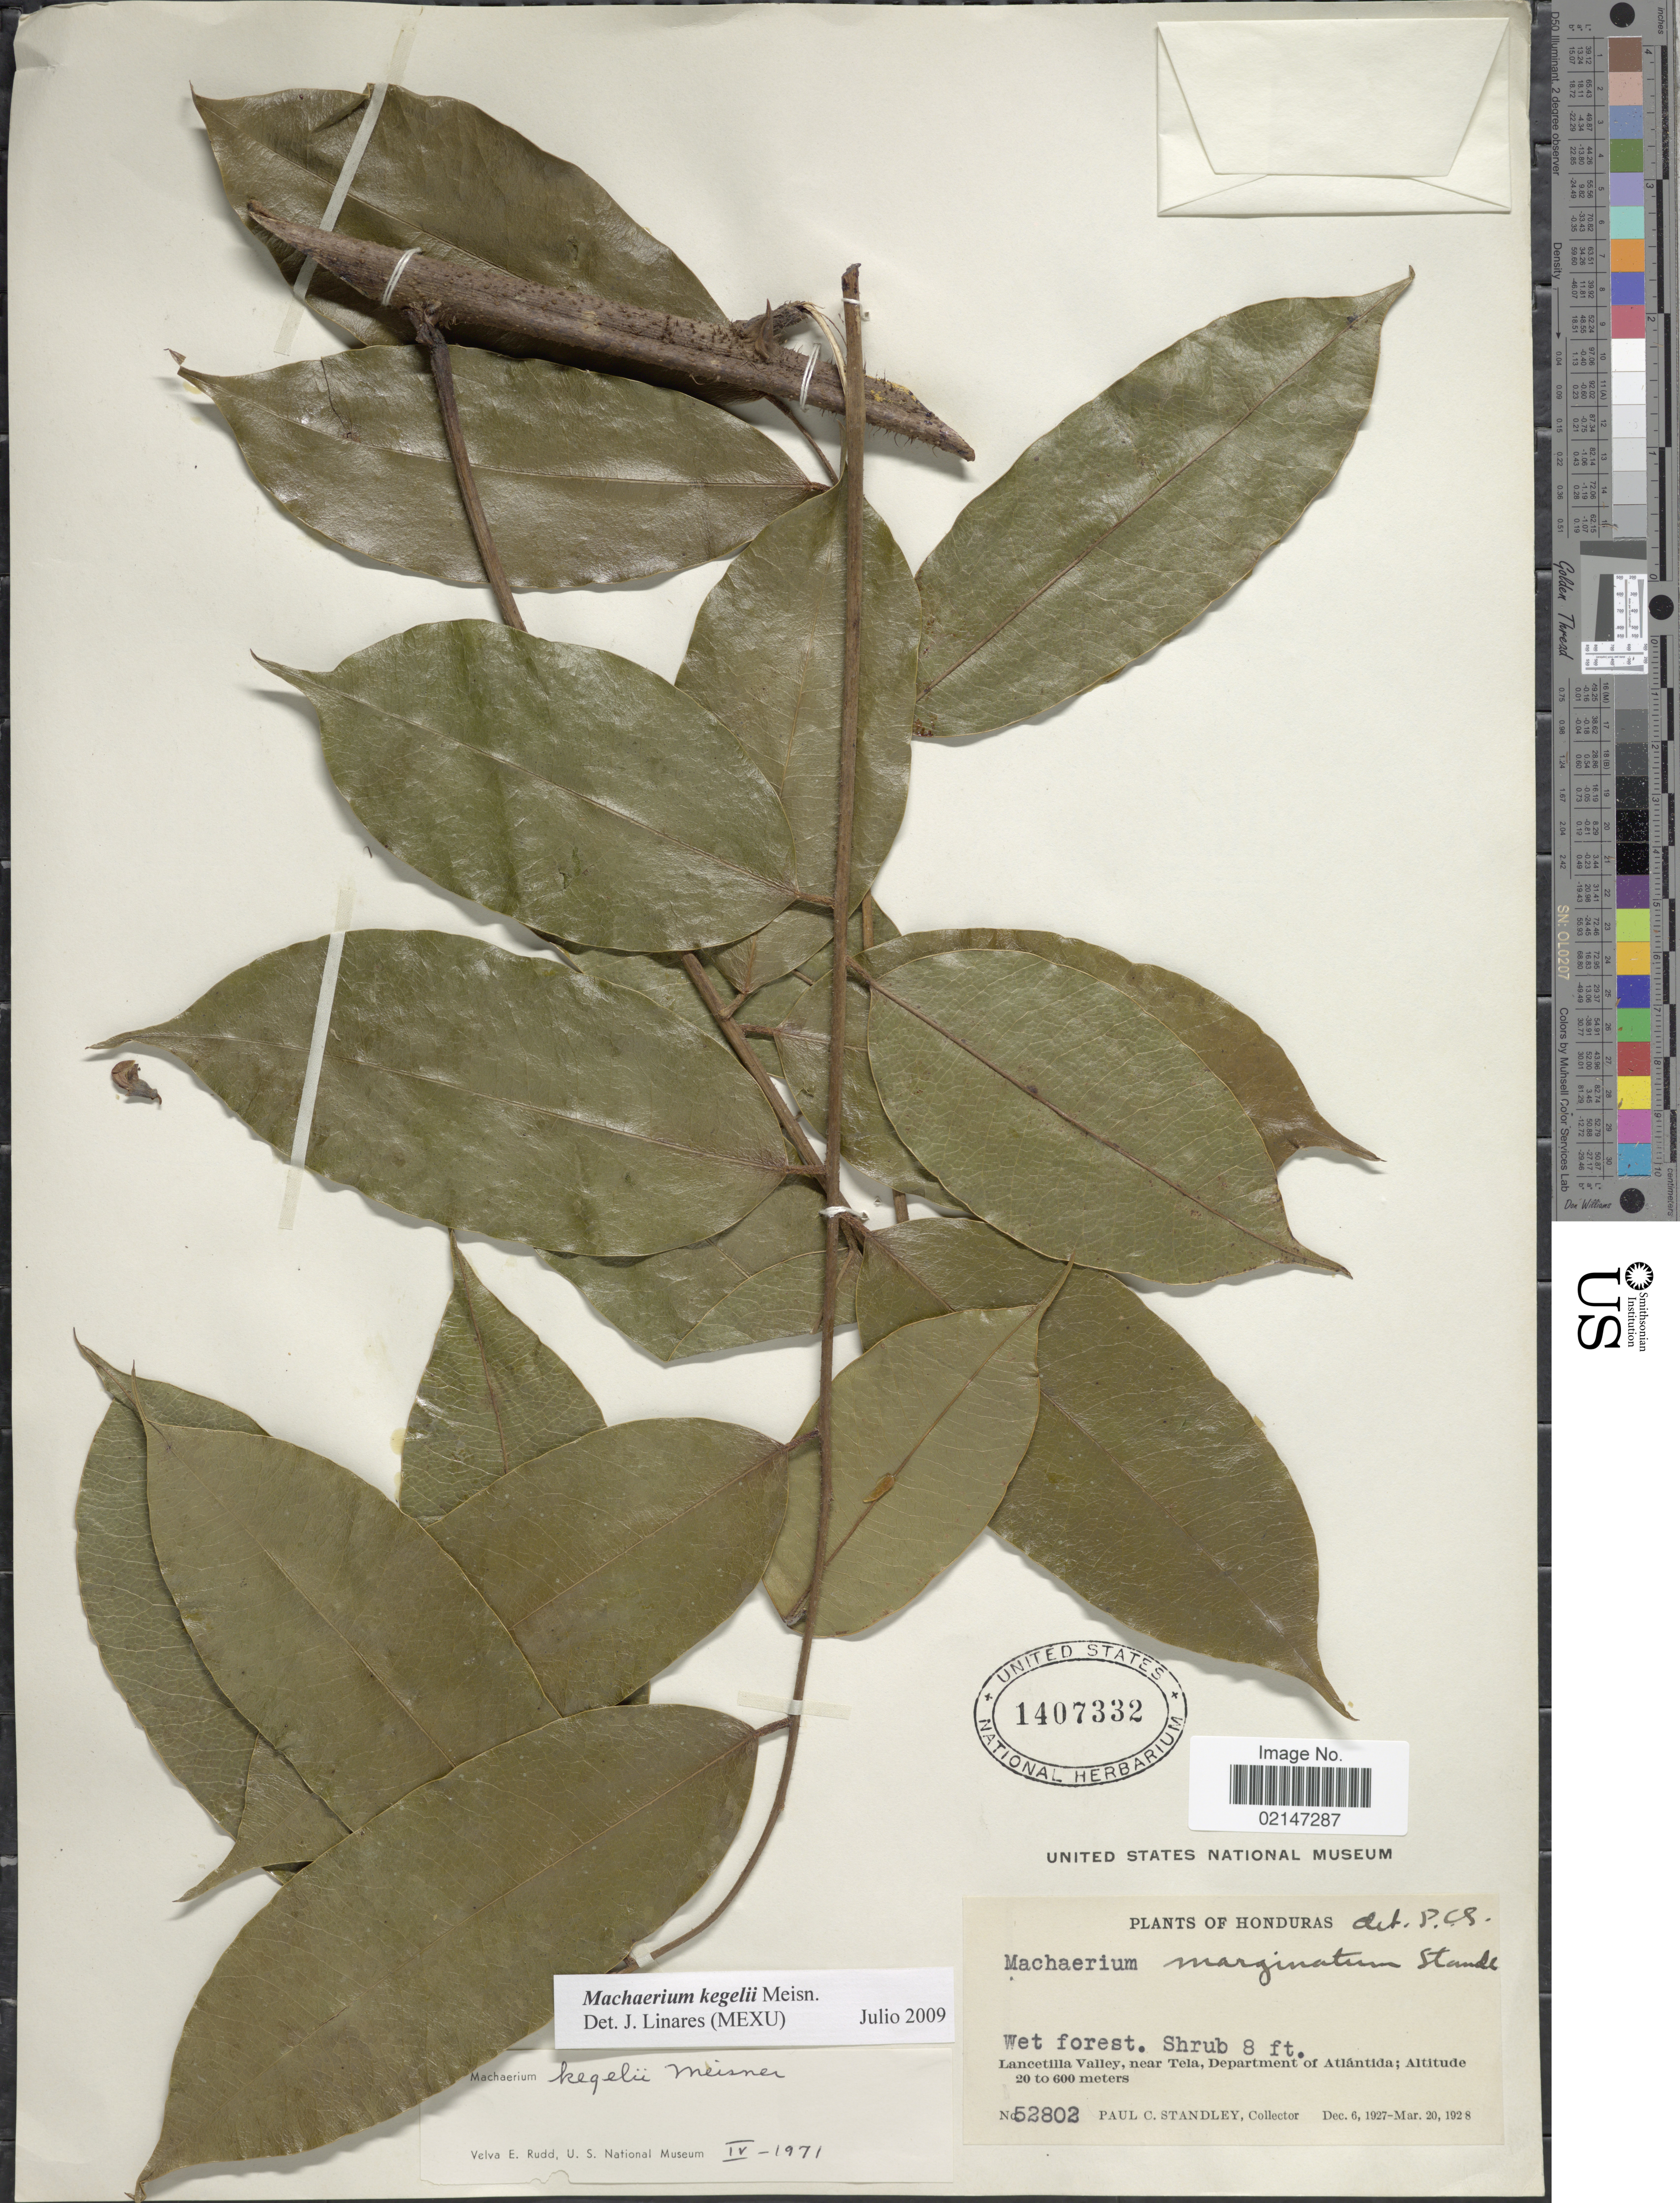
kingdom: Plantae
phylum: Tracheophyta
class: Magnoliopsida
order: Fabales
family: Fabaceae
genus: Machaerium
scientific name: Machaerium kegelii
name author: Meisn.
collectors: P. C. Standley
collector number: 52802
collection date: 1927-12-06/1928-03-20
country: Honduras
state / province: Atlántida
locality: Wet forest, Lancetilla Valley, near Tela, Department of Atlántida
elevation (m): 20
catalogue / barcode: US 1407332